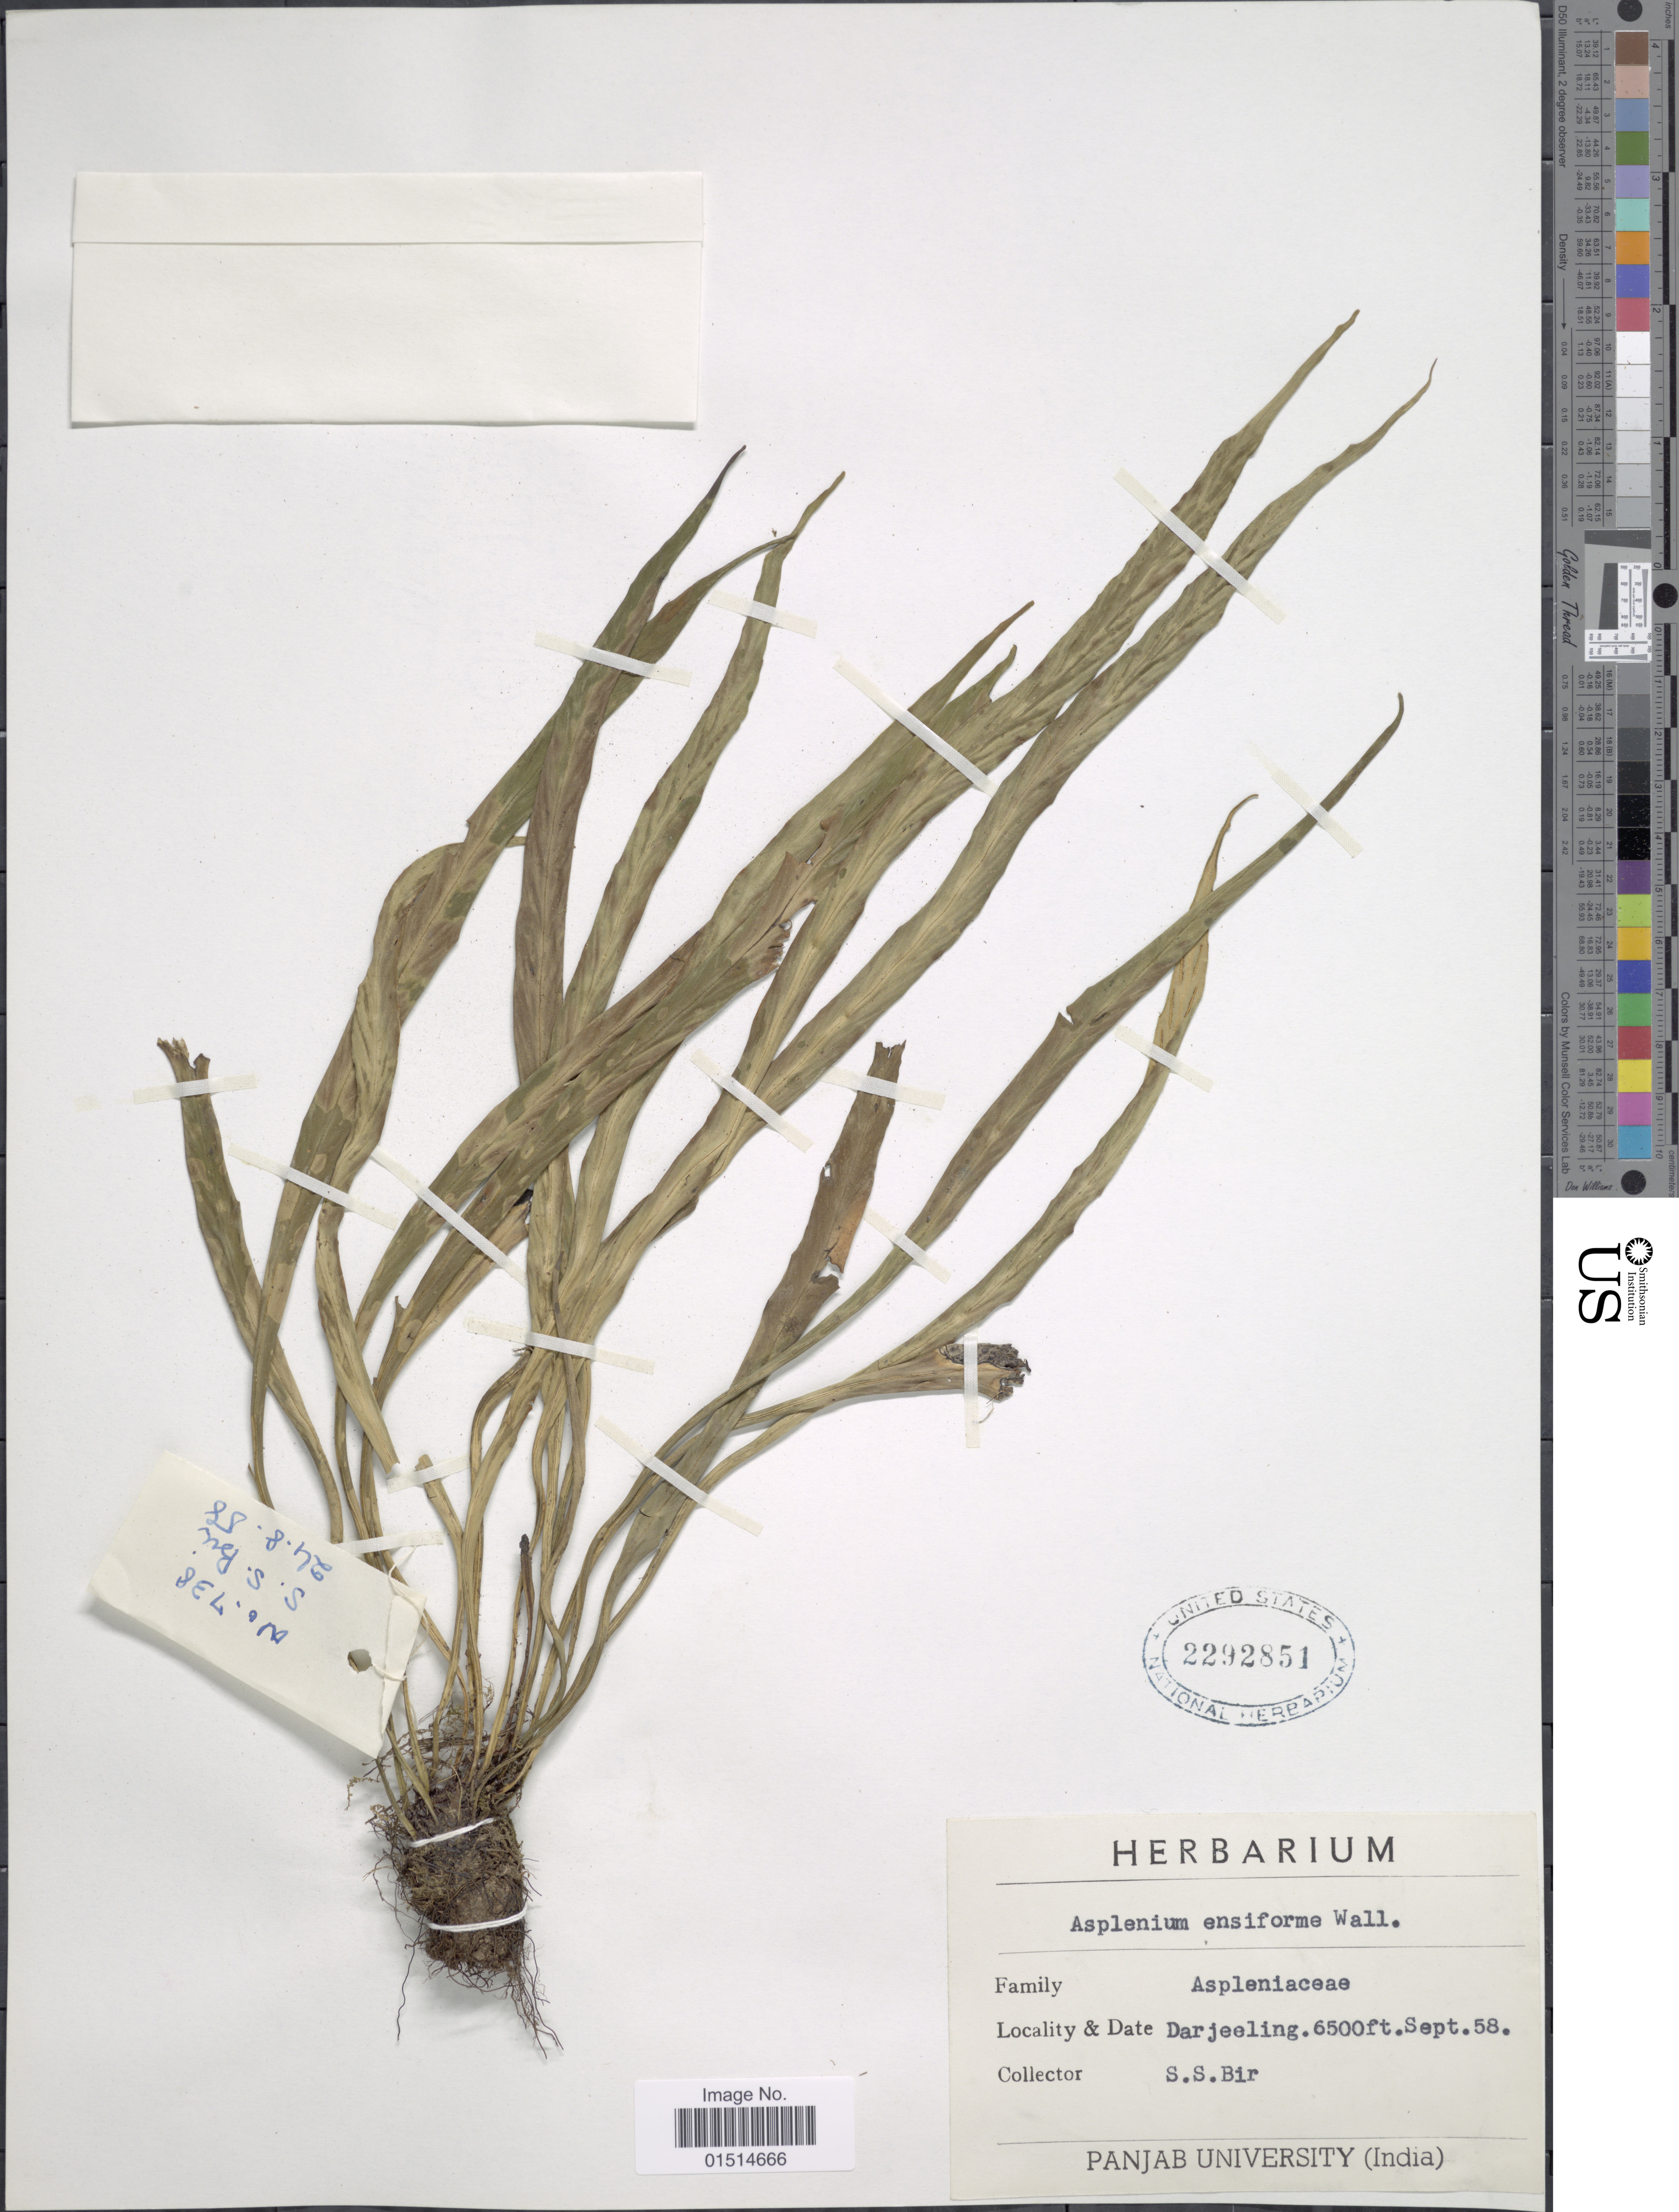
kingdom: Plantae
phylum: Tracheophyta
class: Polypodiopsida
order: Polypodiales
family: Aspleniaceae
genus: Asplenium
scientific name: Asplenium ensiforme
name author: Wall. ex Hook. & Grev.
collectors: S. S. Bir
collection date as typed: Transcribed d/m/y: /9/58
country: India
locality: Darjeeling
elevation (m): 1981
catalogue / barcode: US 2292851